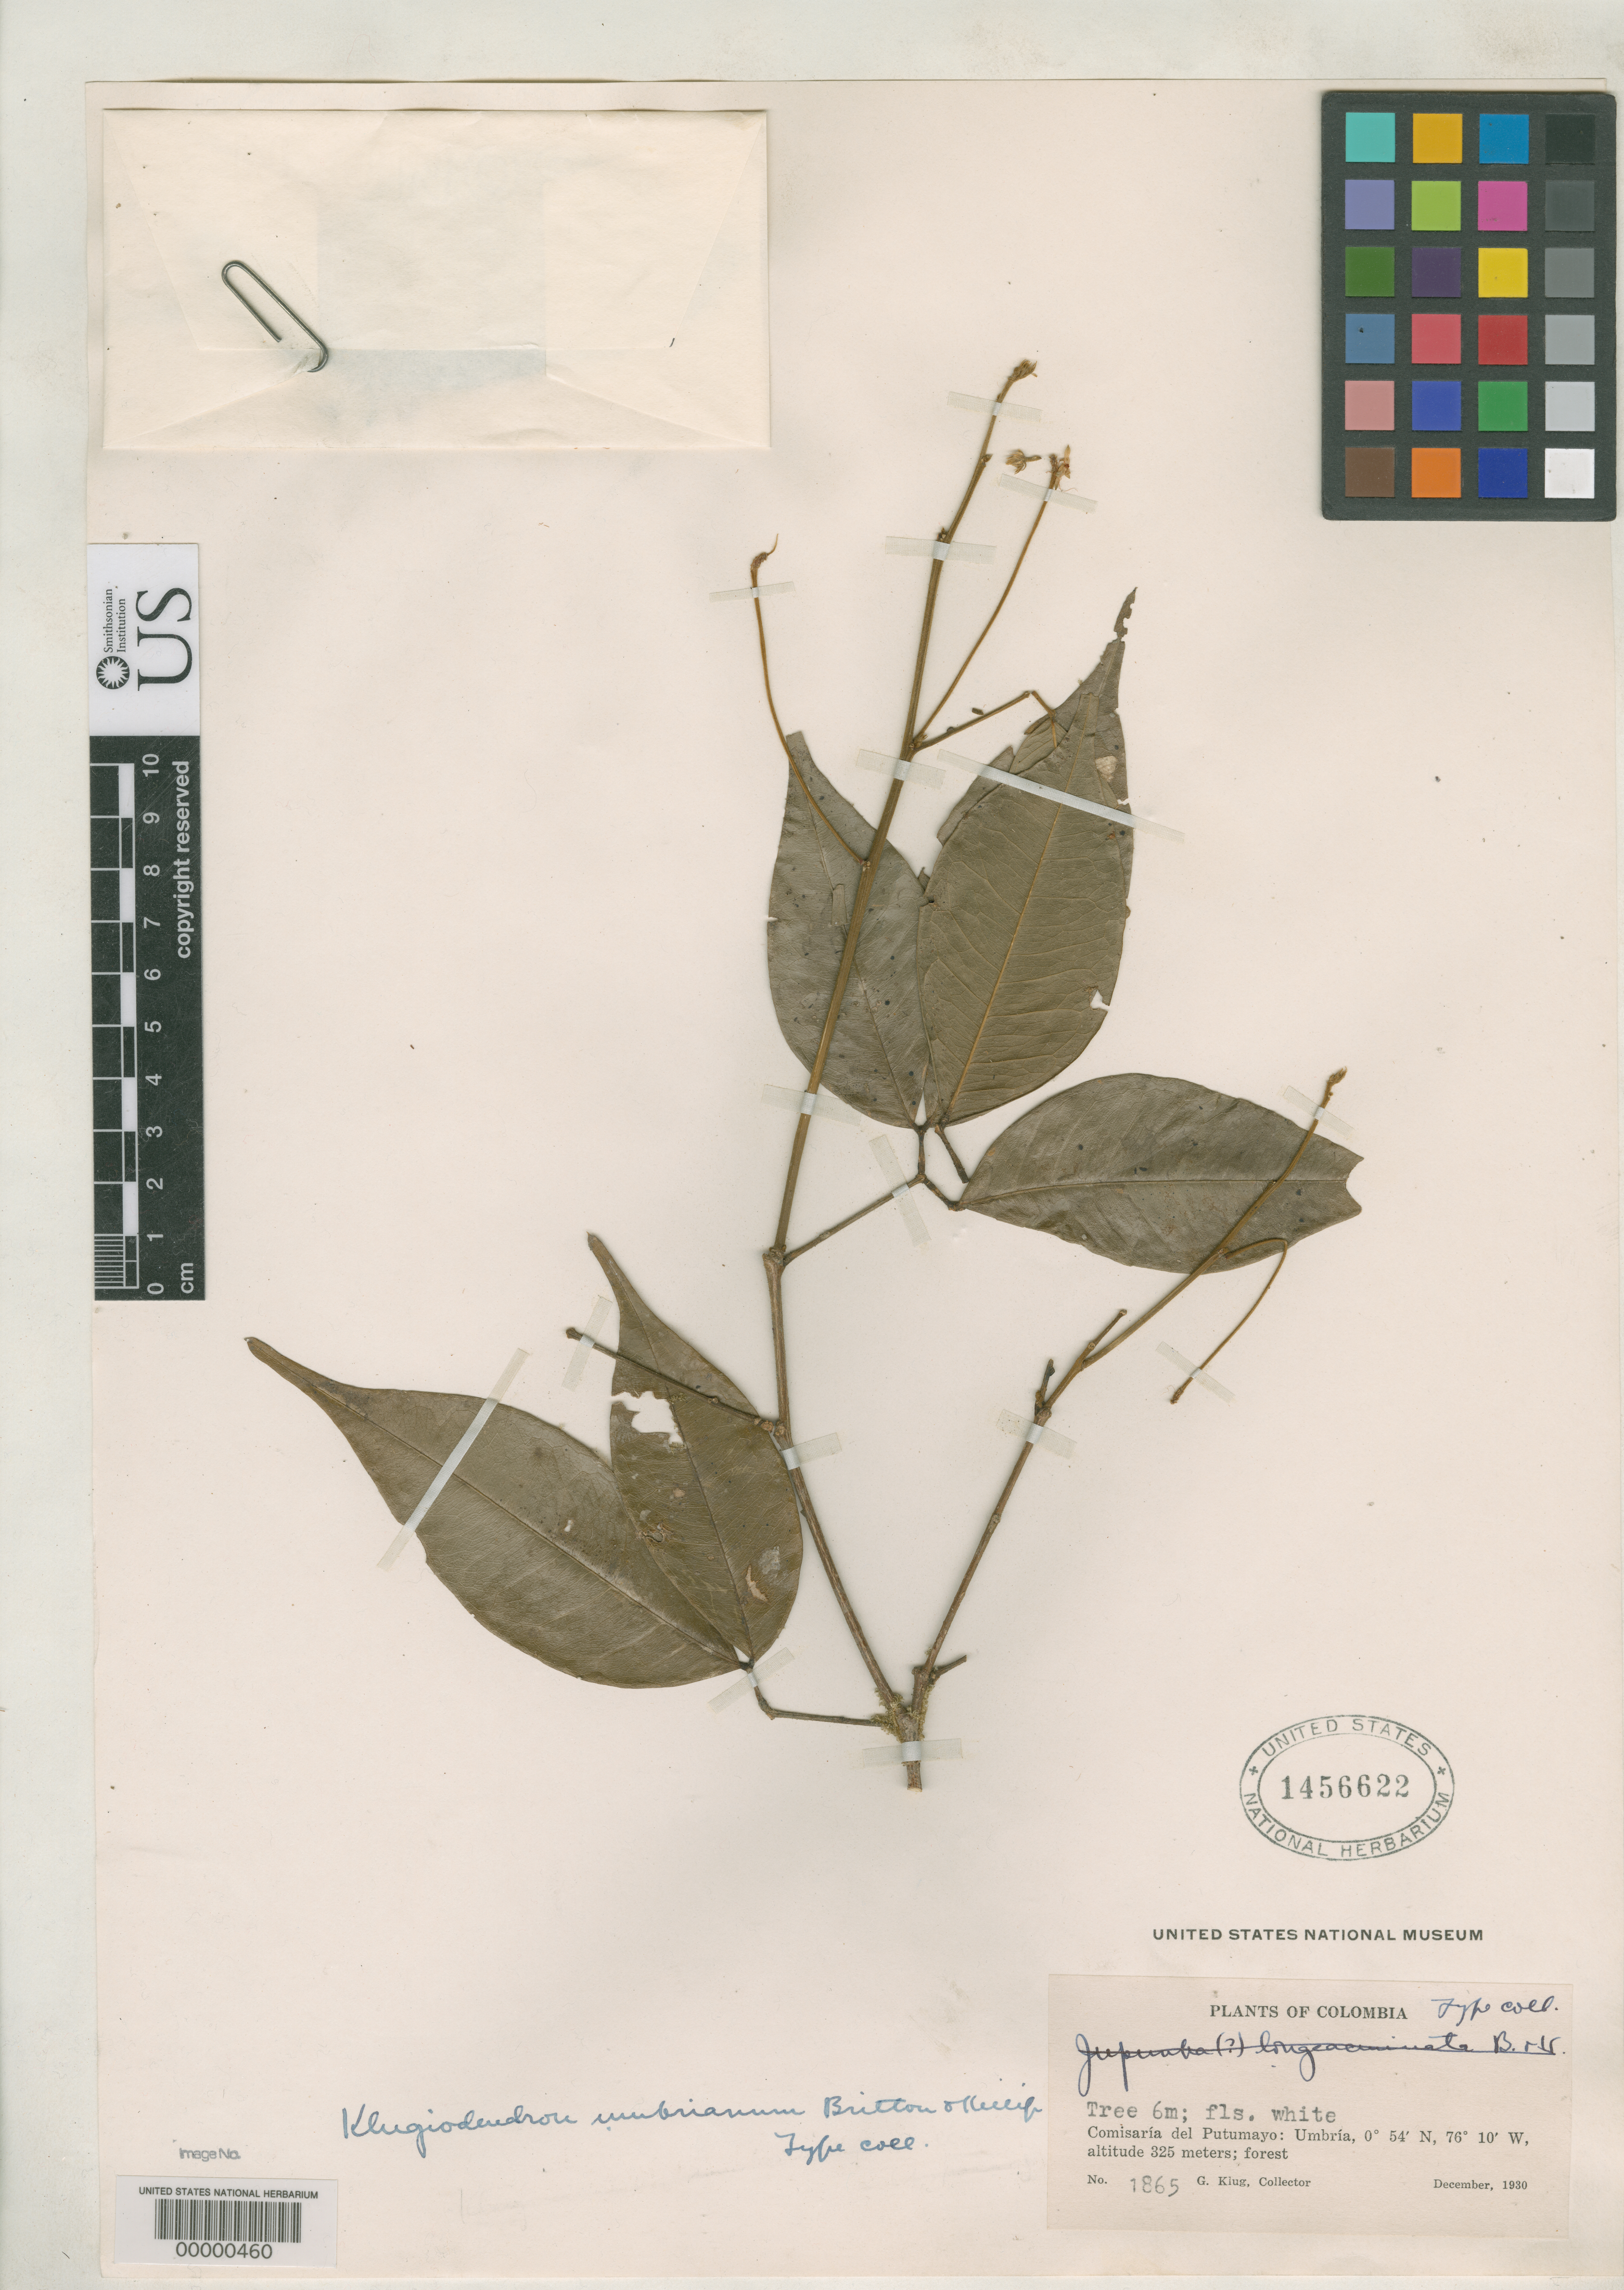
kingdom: Plantae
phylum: Tracheophyta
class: Magnoliopsida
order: Fabales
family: Fabaceae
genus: Klugiodendron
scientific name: Klugiodendron umbrianum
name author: Britton & Killip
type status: Isotype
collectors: G. Klug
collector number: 1865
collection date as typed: Dec 1930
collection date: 1930-12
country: Colombia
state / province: Putumayo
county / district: Putumayo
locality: Umbria.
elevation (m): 325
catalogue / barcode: US 1456622